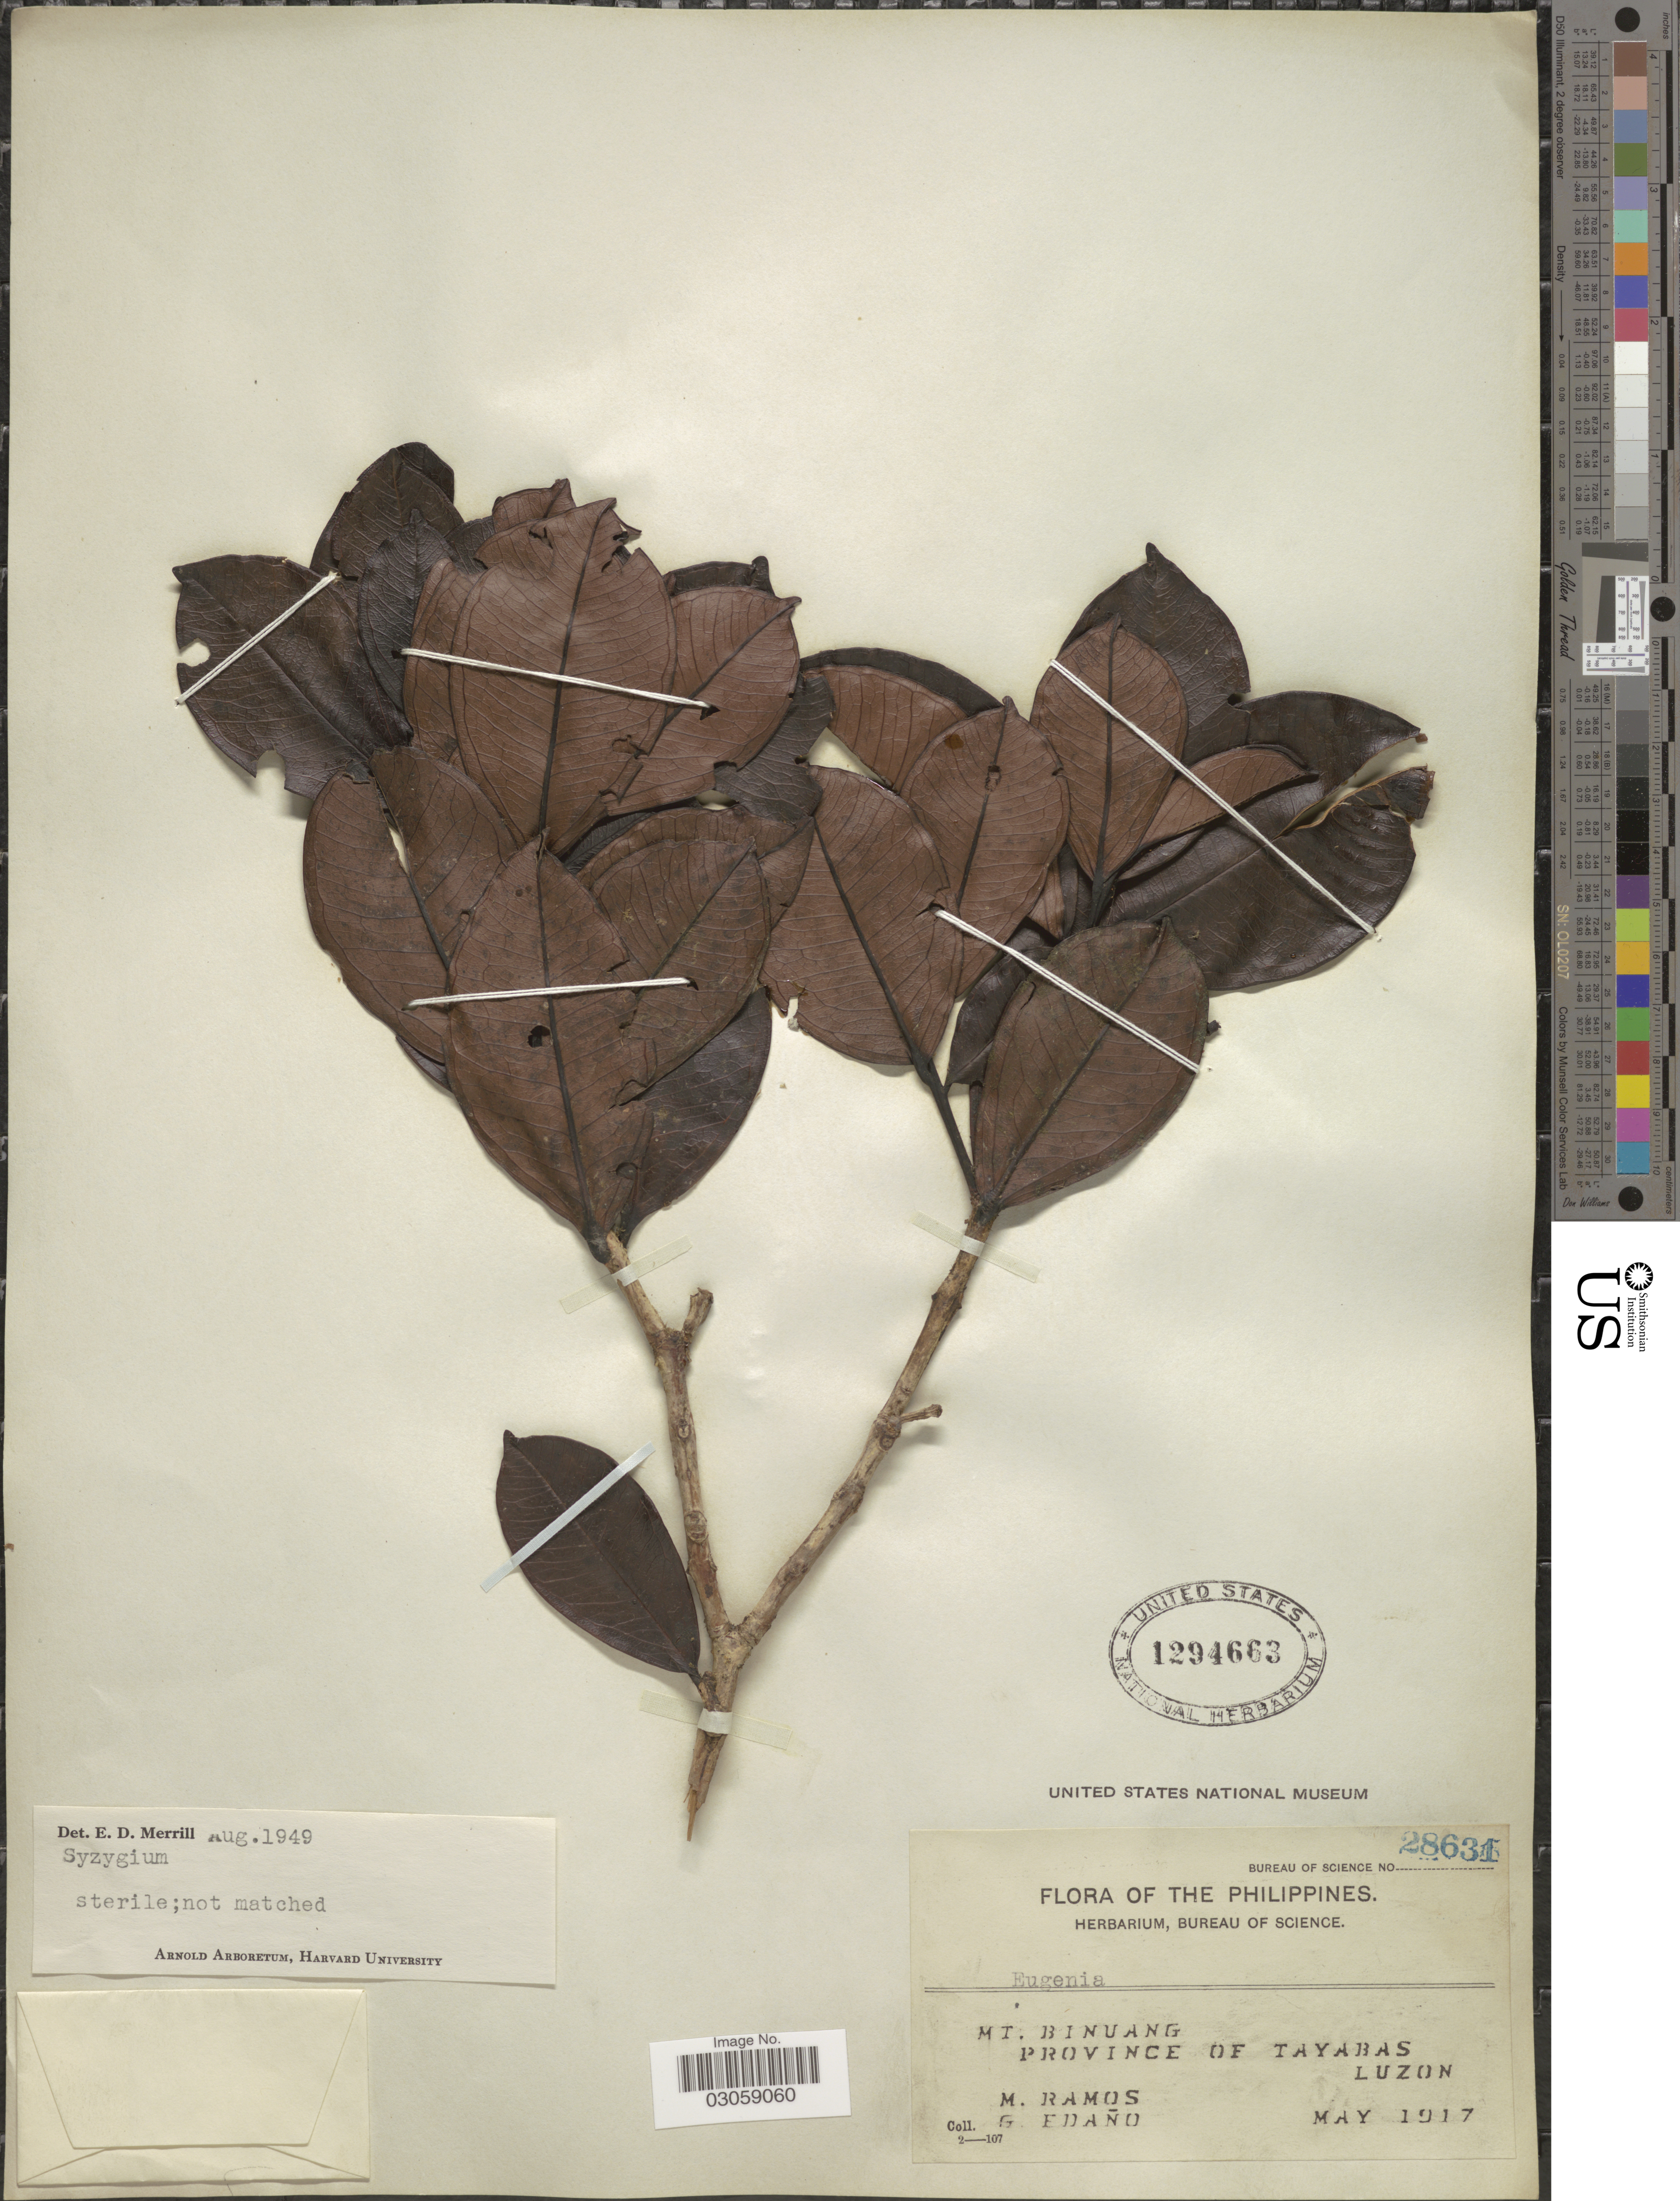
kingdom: Plantae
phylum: Tracheophyta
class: Magnoliopsida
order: Myrtales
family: Myrtaceae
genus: Syzygium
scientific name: Syzygium sp.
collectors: M. Ramos & G. Edaño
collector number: Bureau of science 28631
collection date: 1917-05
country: Philippines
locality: Mt. Binuang, Province of Tayabas, Luzon.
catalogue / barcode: US 1294663